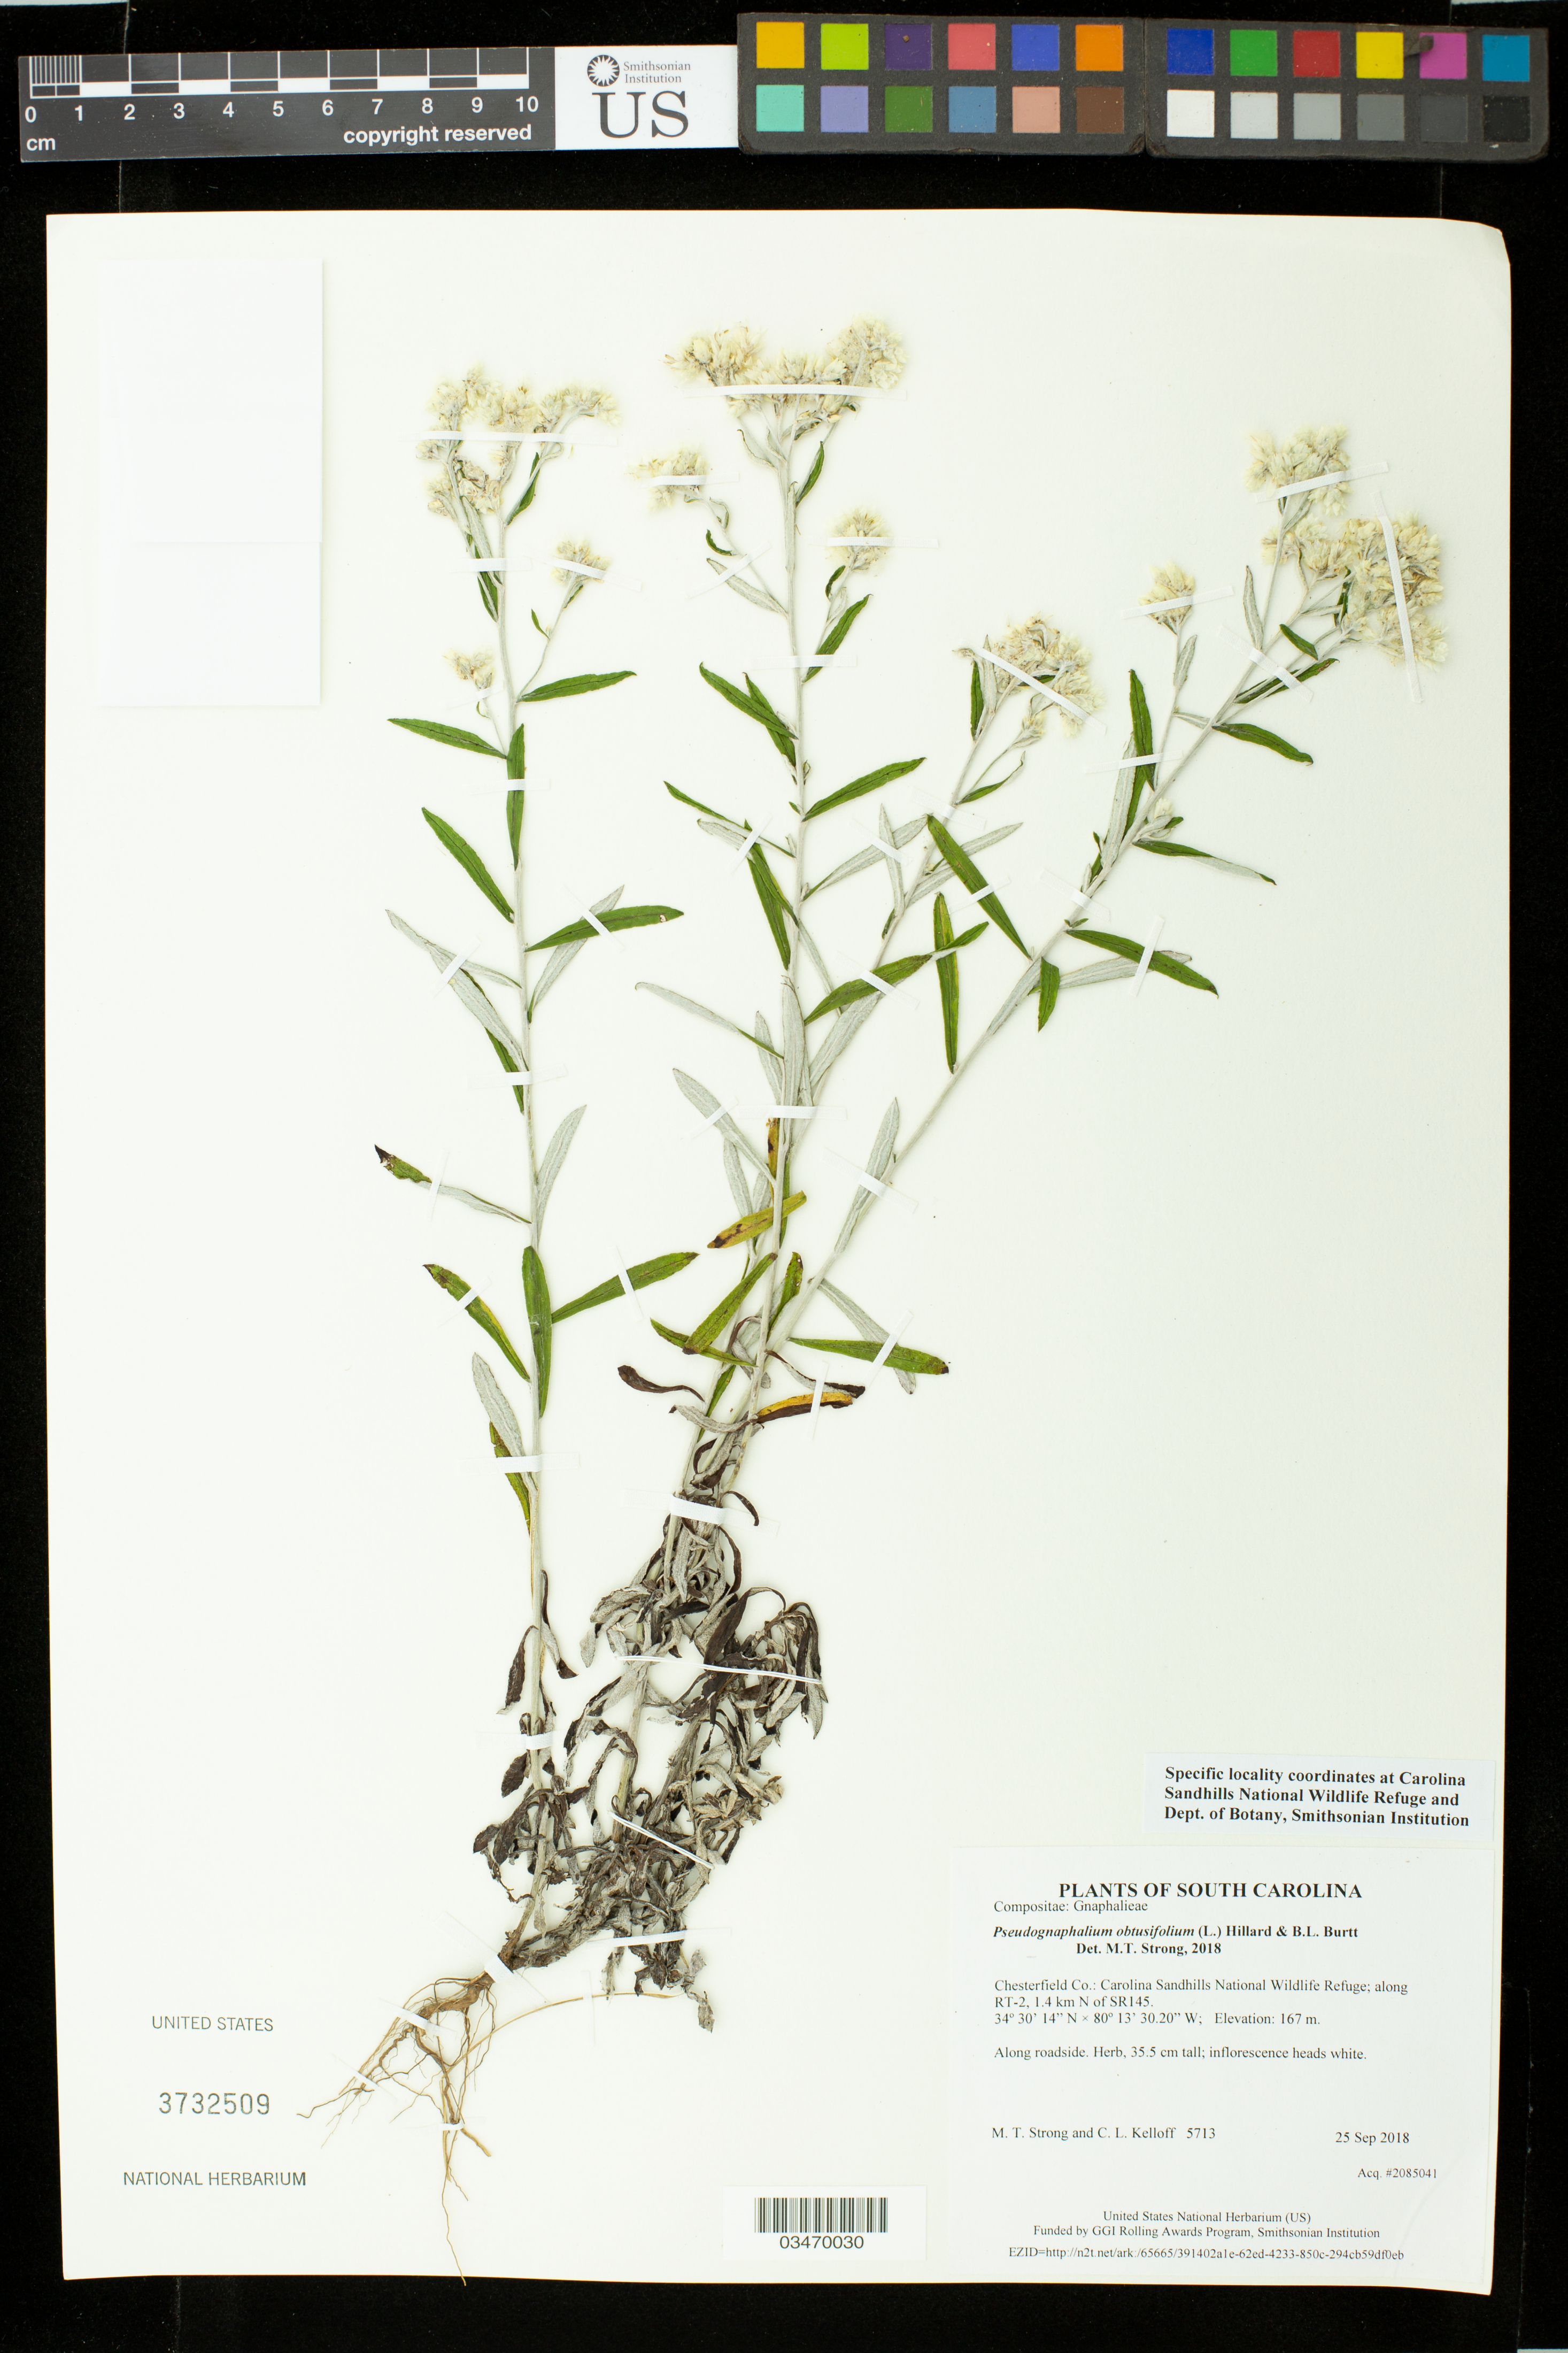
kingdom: Plantae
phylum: Tracheophyta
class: Magnoliopsida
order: Asterales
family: Asteraceae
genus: Pseudognaphalium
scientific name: Pseudognaphalium obtusifolium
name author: (L.) Hilliard & B.L. Burtt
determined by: Strong, M. T., (US), Smithsonian Institution - National Museum of Natural History (UNITED STATES)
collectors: M. T. Strong & C. L. Kelloff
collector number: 5713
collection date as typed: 25 Sep 2018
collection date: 2018-09-25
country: United States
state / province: South Carolina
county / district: Chesterfield Co.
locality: Carolina Sandhills National Wildlife Refuge; along RT-2, 1.4 km N of SR145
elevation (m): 167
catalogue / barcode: US 3732509